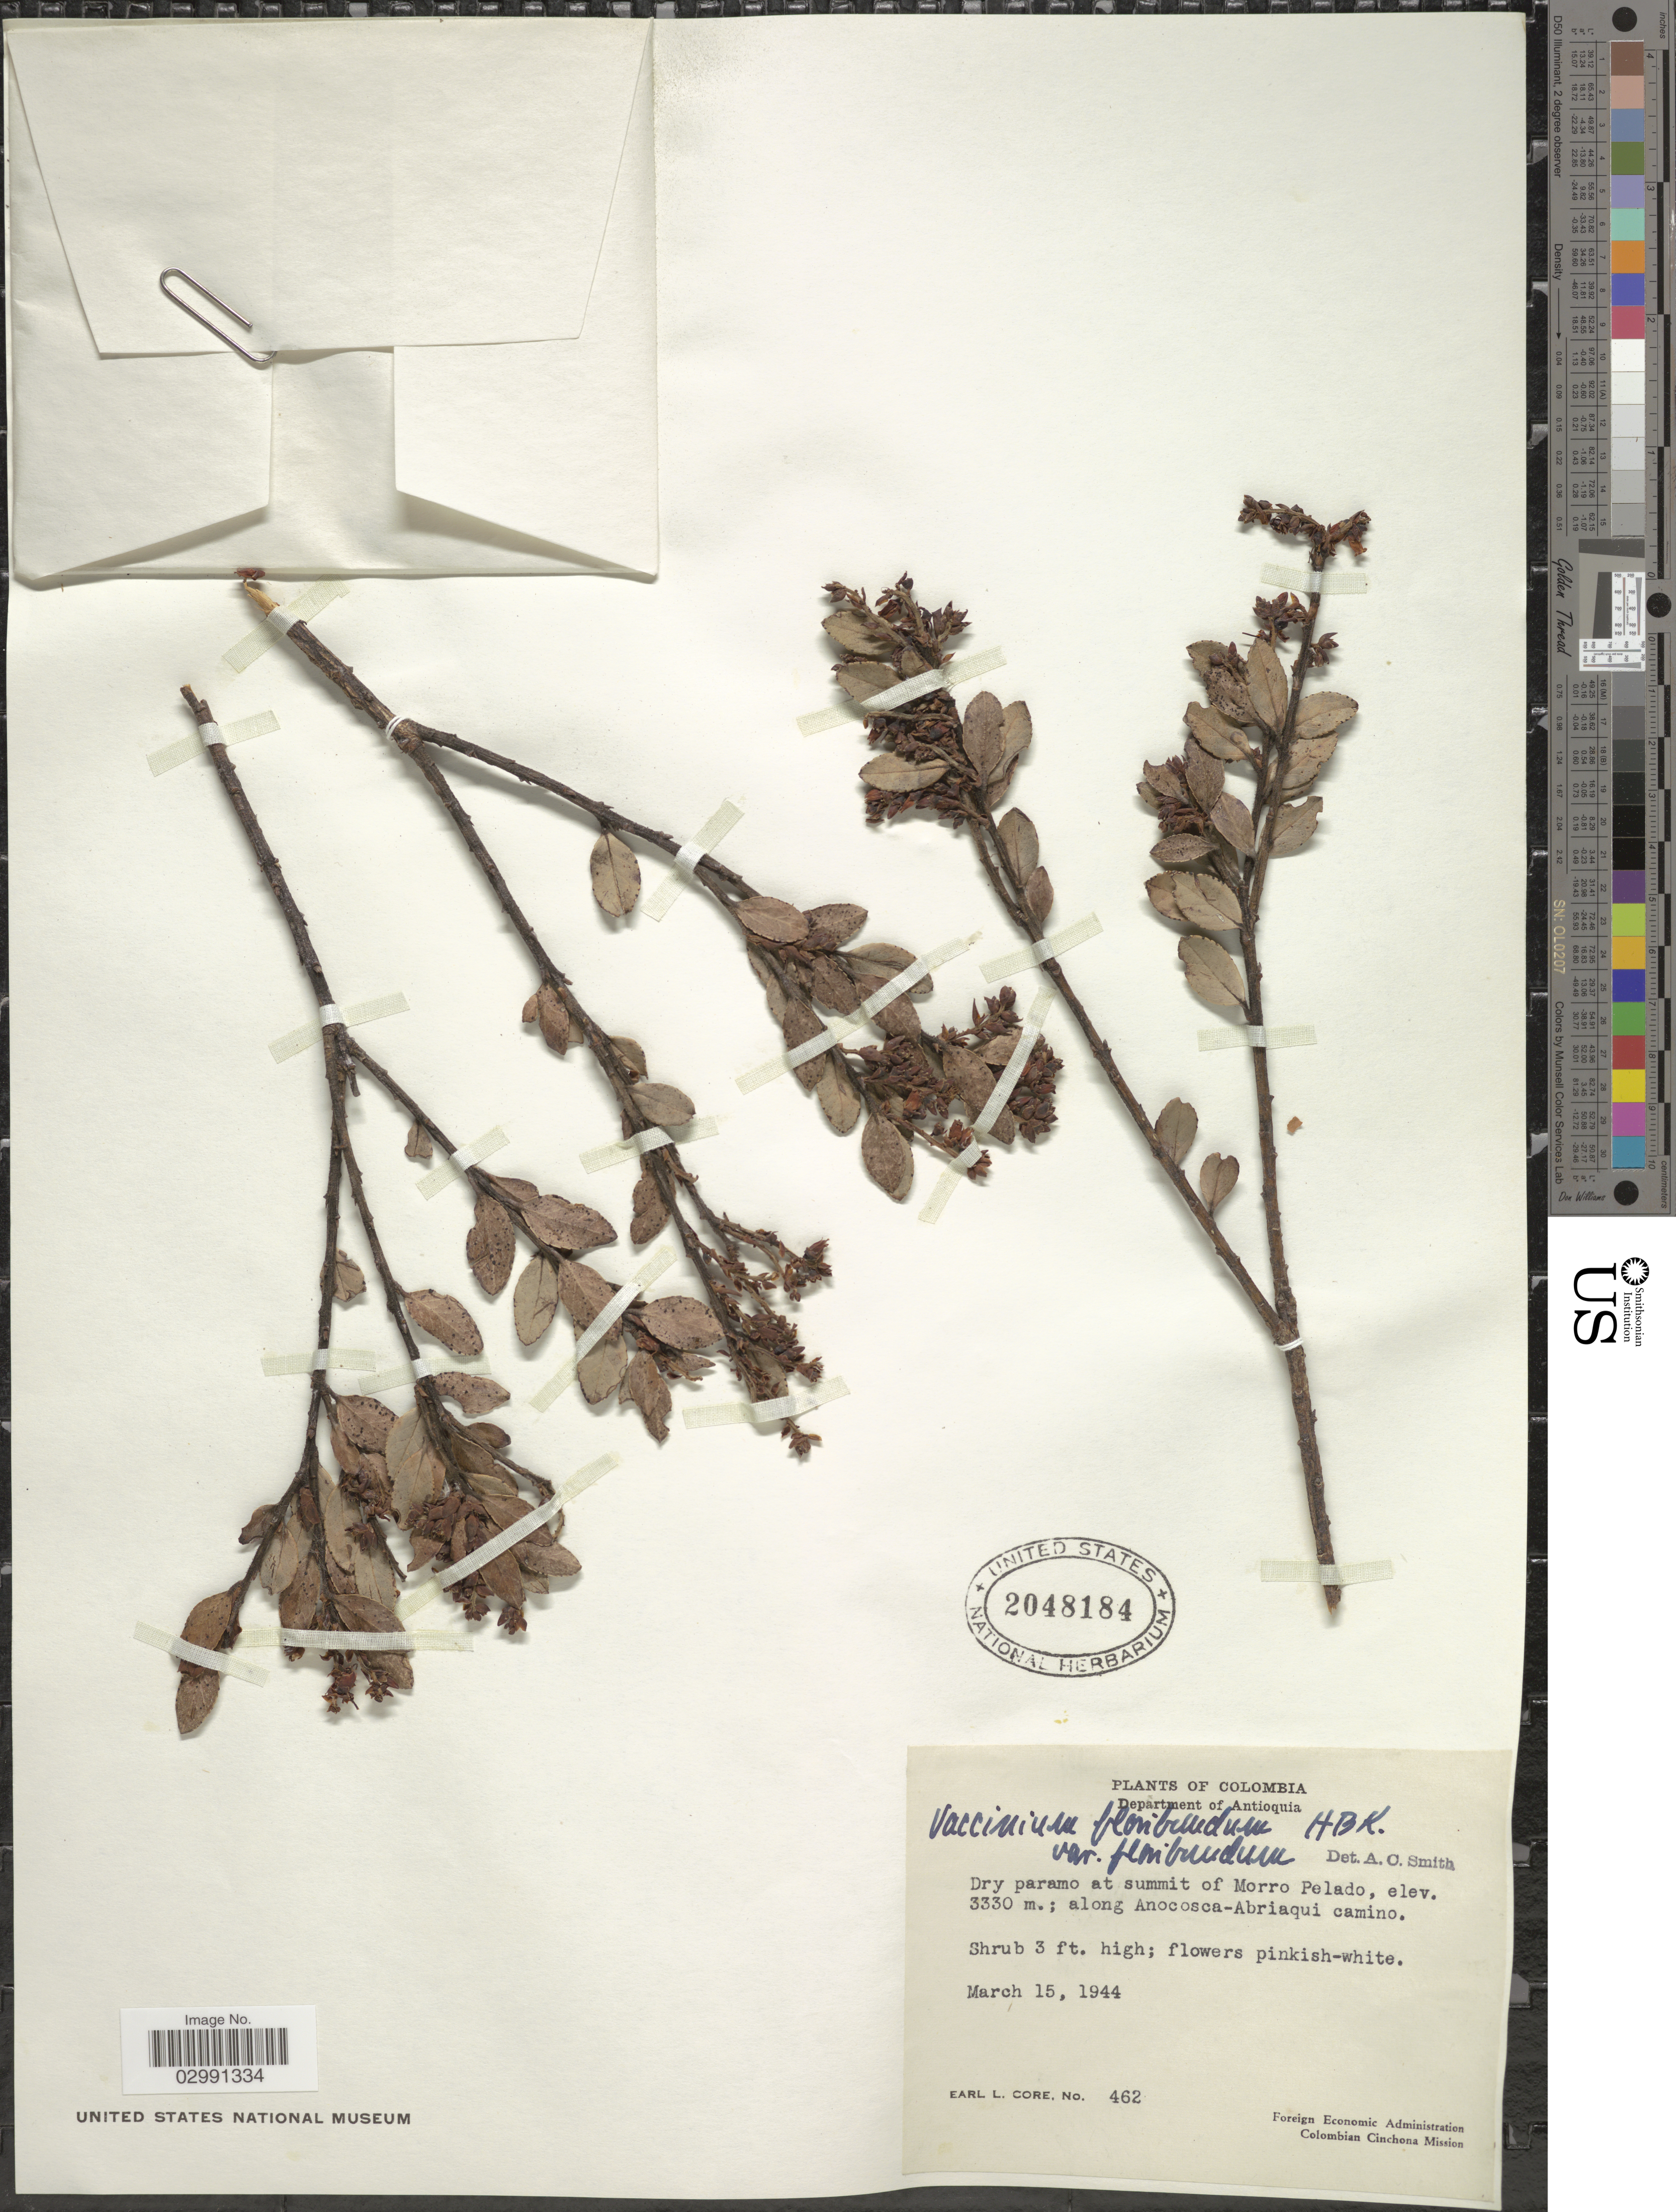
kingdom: Plantae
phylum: Tracheophyta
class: Magnoliopsida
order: Ericales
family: Ericaceae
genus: Vaccinium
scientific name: Vaccinium floribundum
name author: Kunth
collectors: E. L. Core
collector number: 462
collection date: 1944-03-15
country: Colombia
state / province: Antioquia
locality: Department of Antioquia. Dry paramo at summit of Morro Pelado; along Anocosca-Abriaqui camino.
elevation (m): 3330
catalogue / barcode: US 2048184